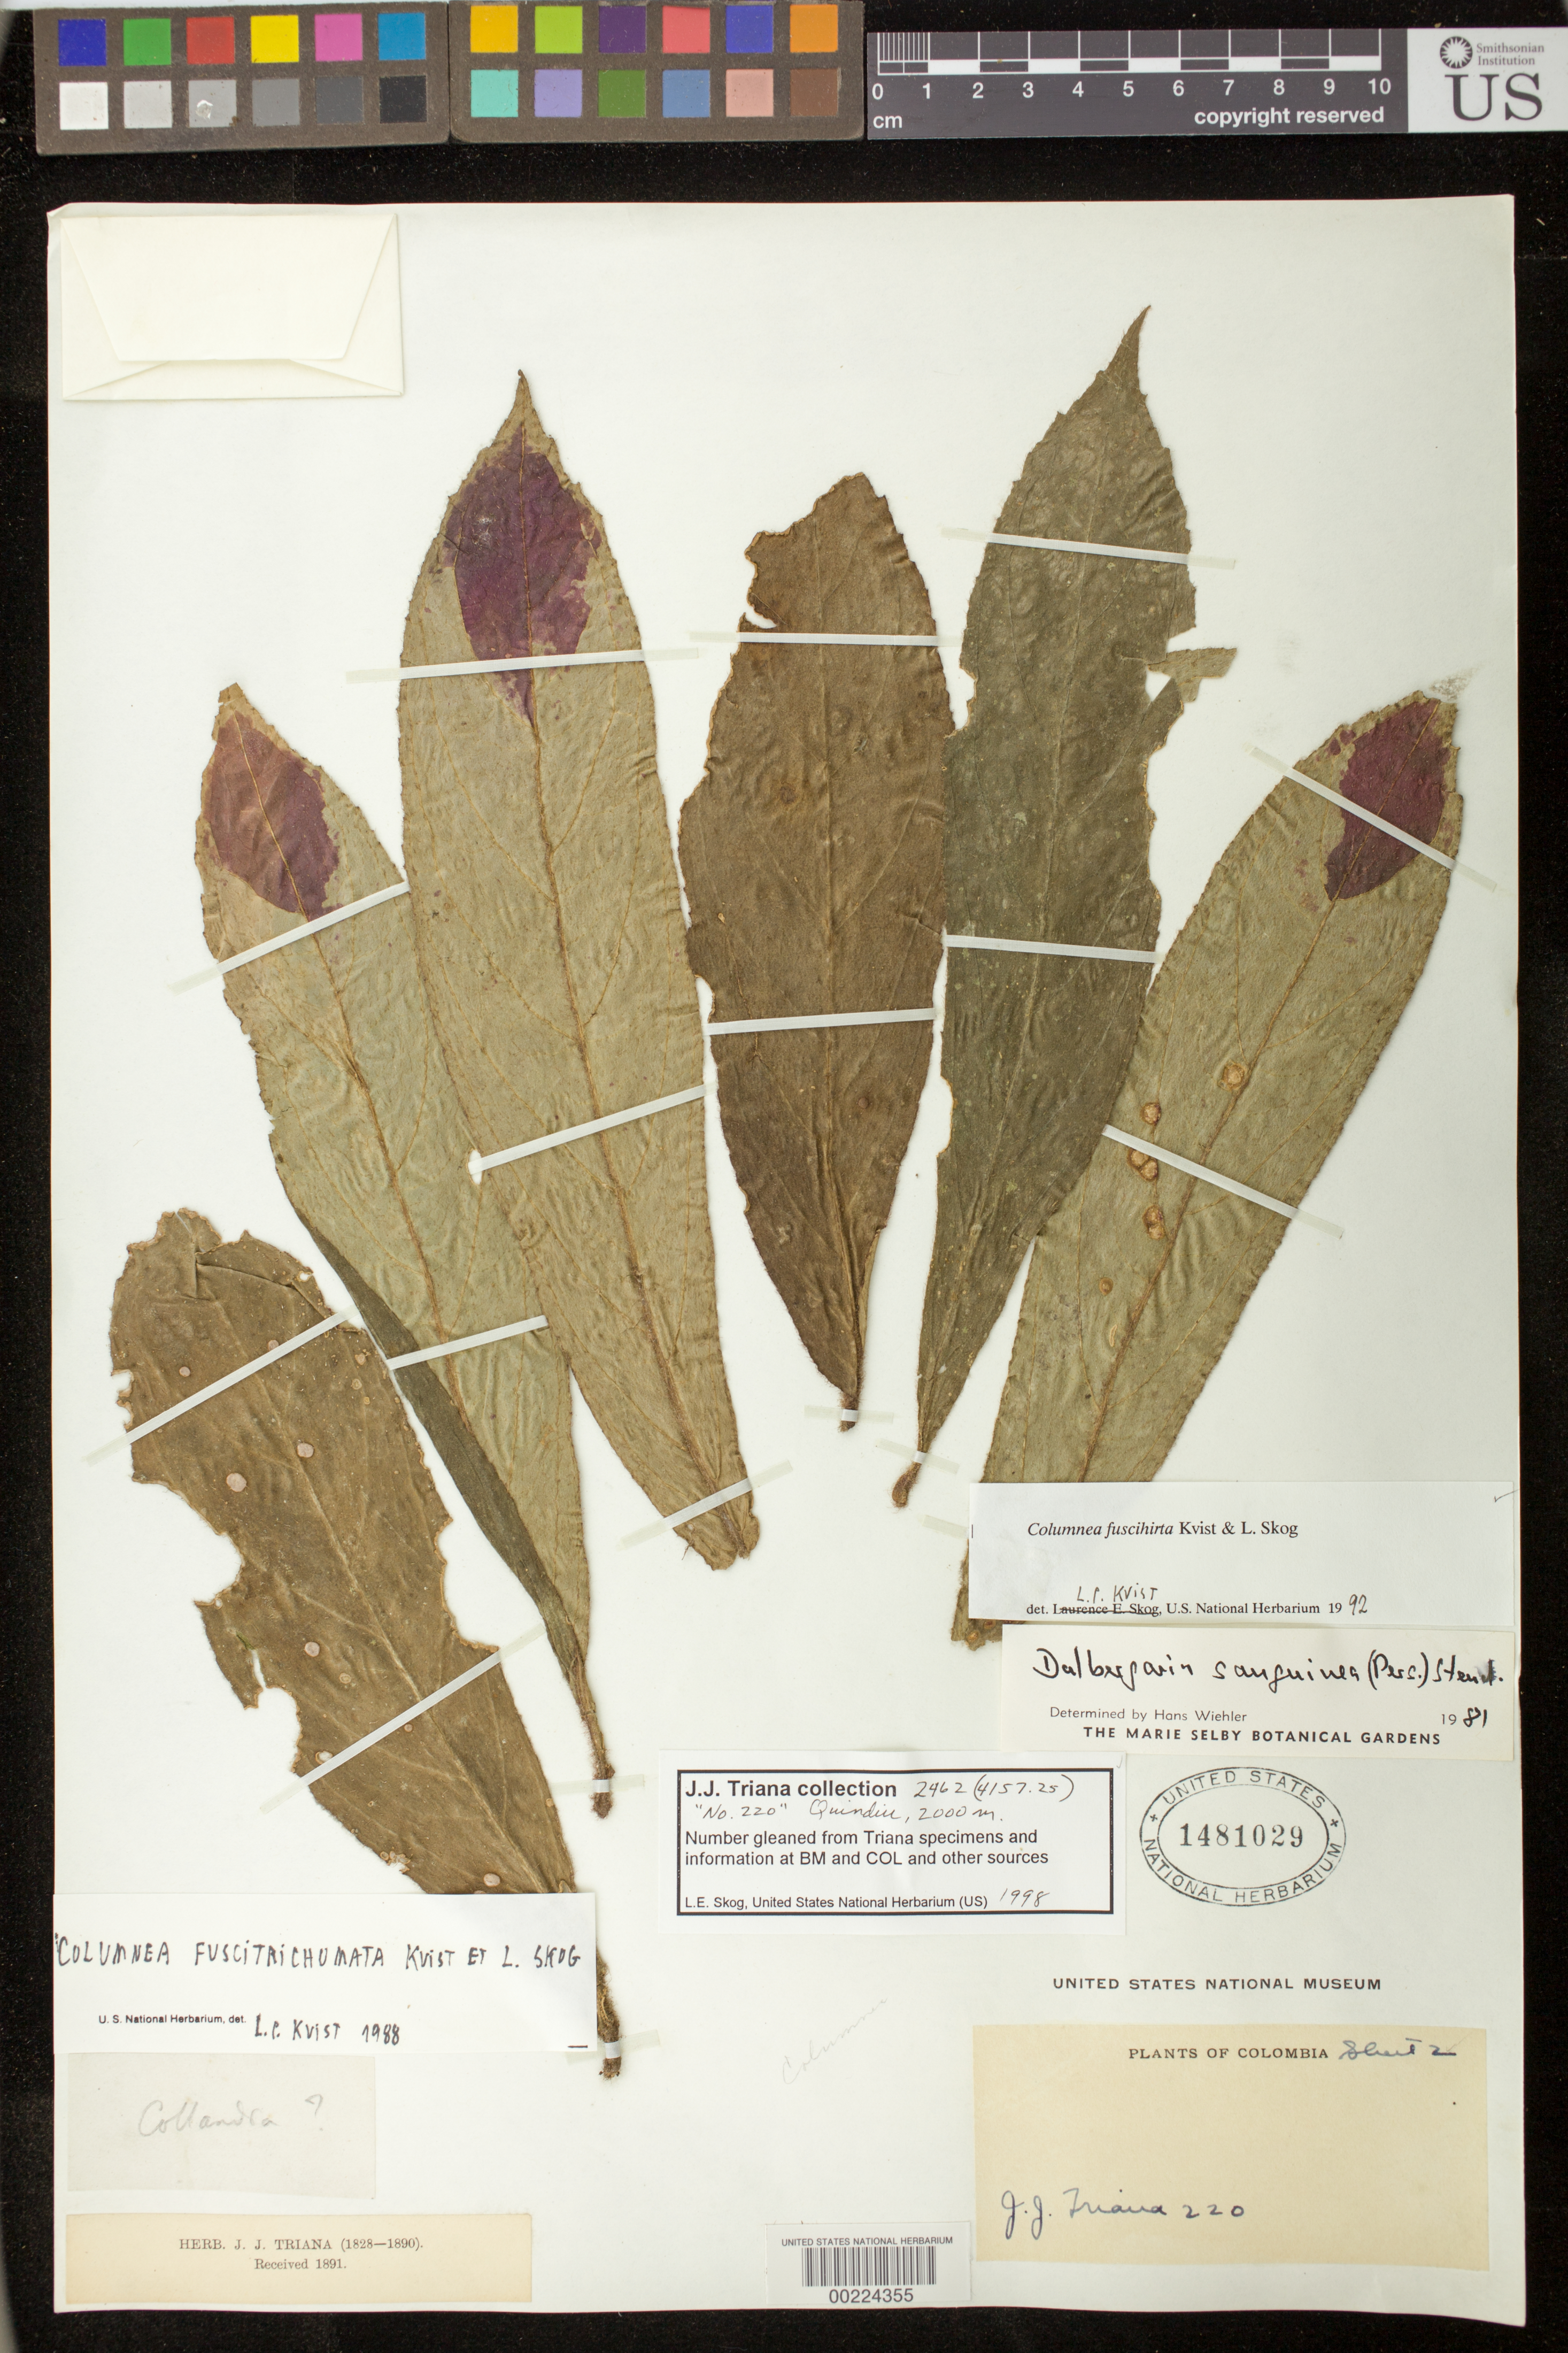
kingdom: Plantae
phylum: Tracheophyta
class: Magnoliopsida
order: Lamiales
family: Gesneriaceae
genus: Columnea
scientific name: Columnea fuscihirta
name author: L.P. Kvist & L.E. Skog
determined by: Skog, Laurence E.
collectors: J. J. Triana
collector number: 2462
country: Colombia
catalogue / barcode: US 1481029